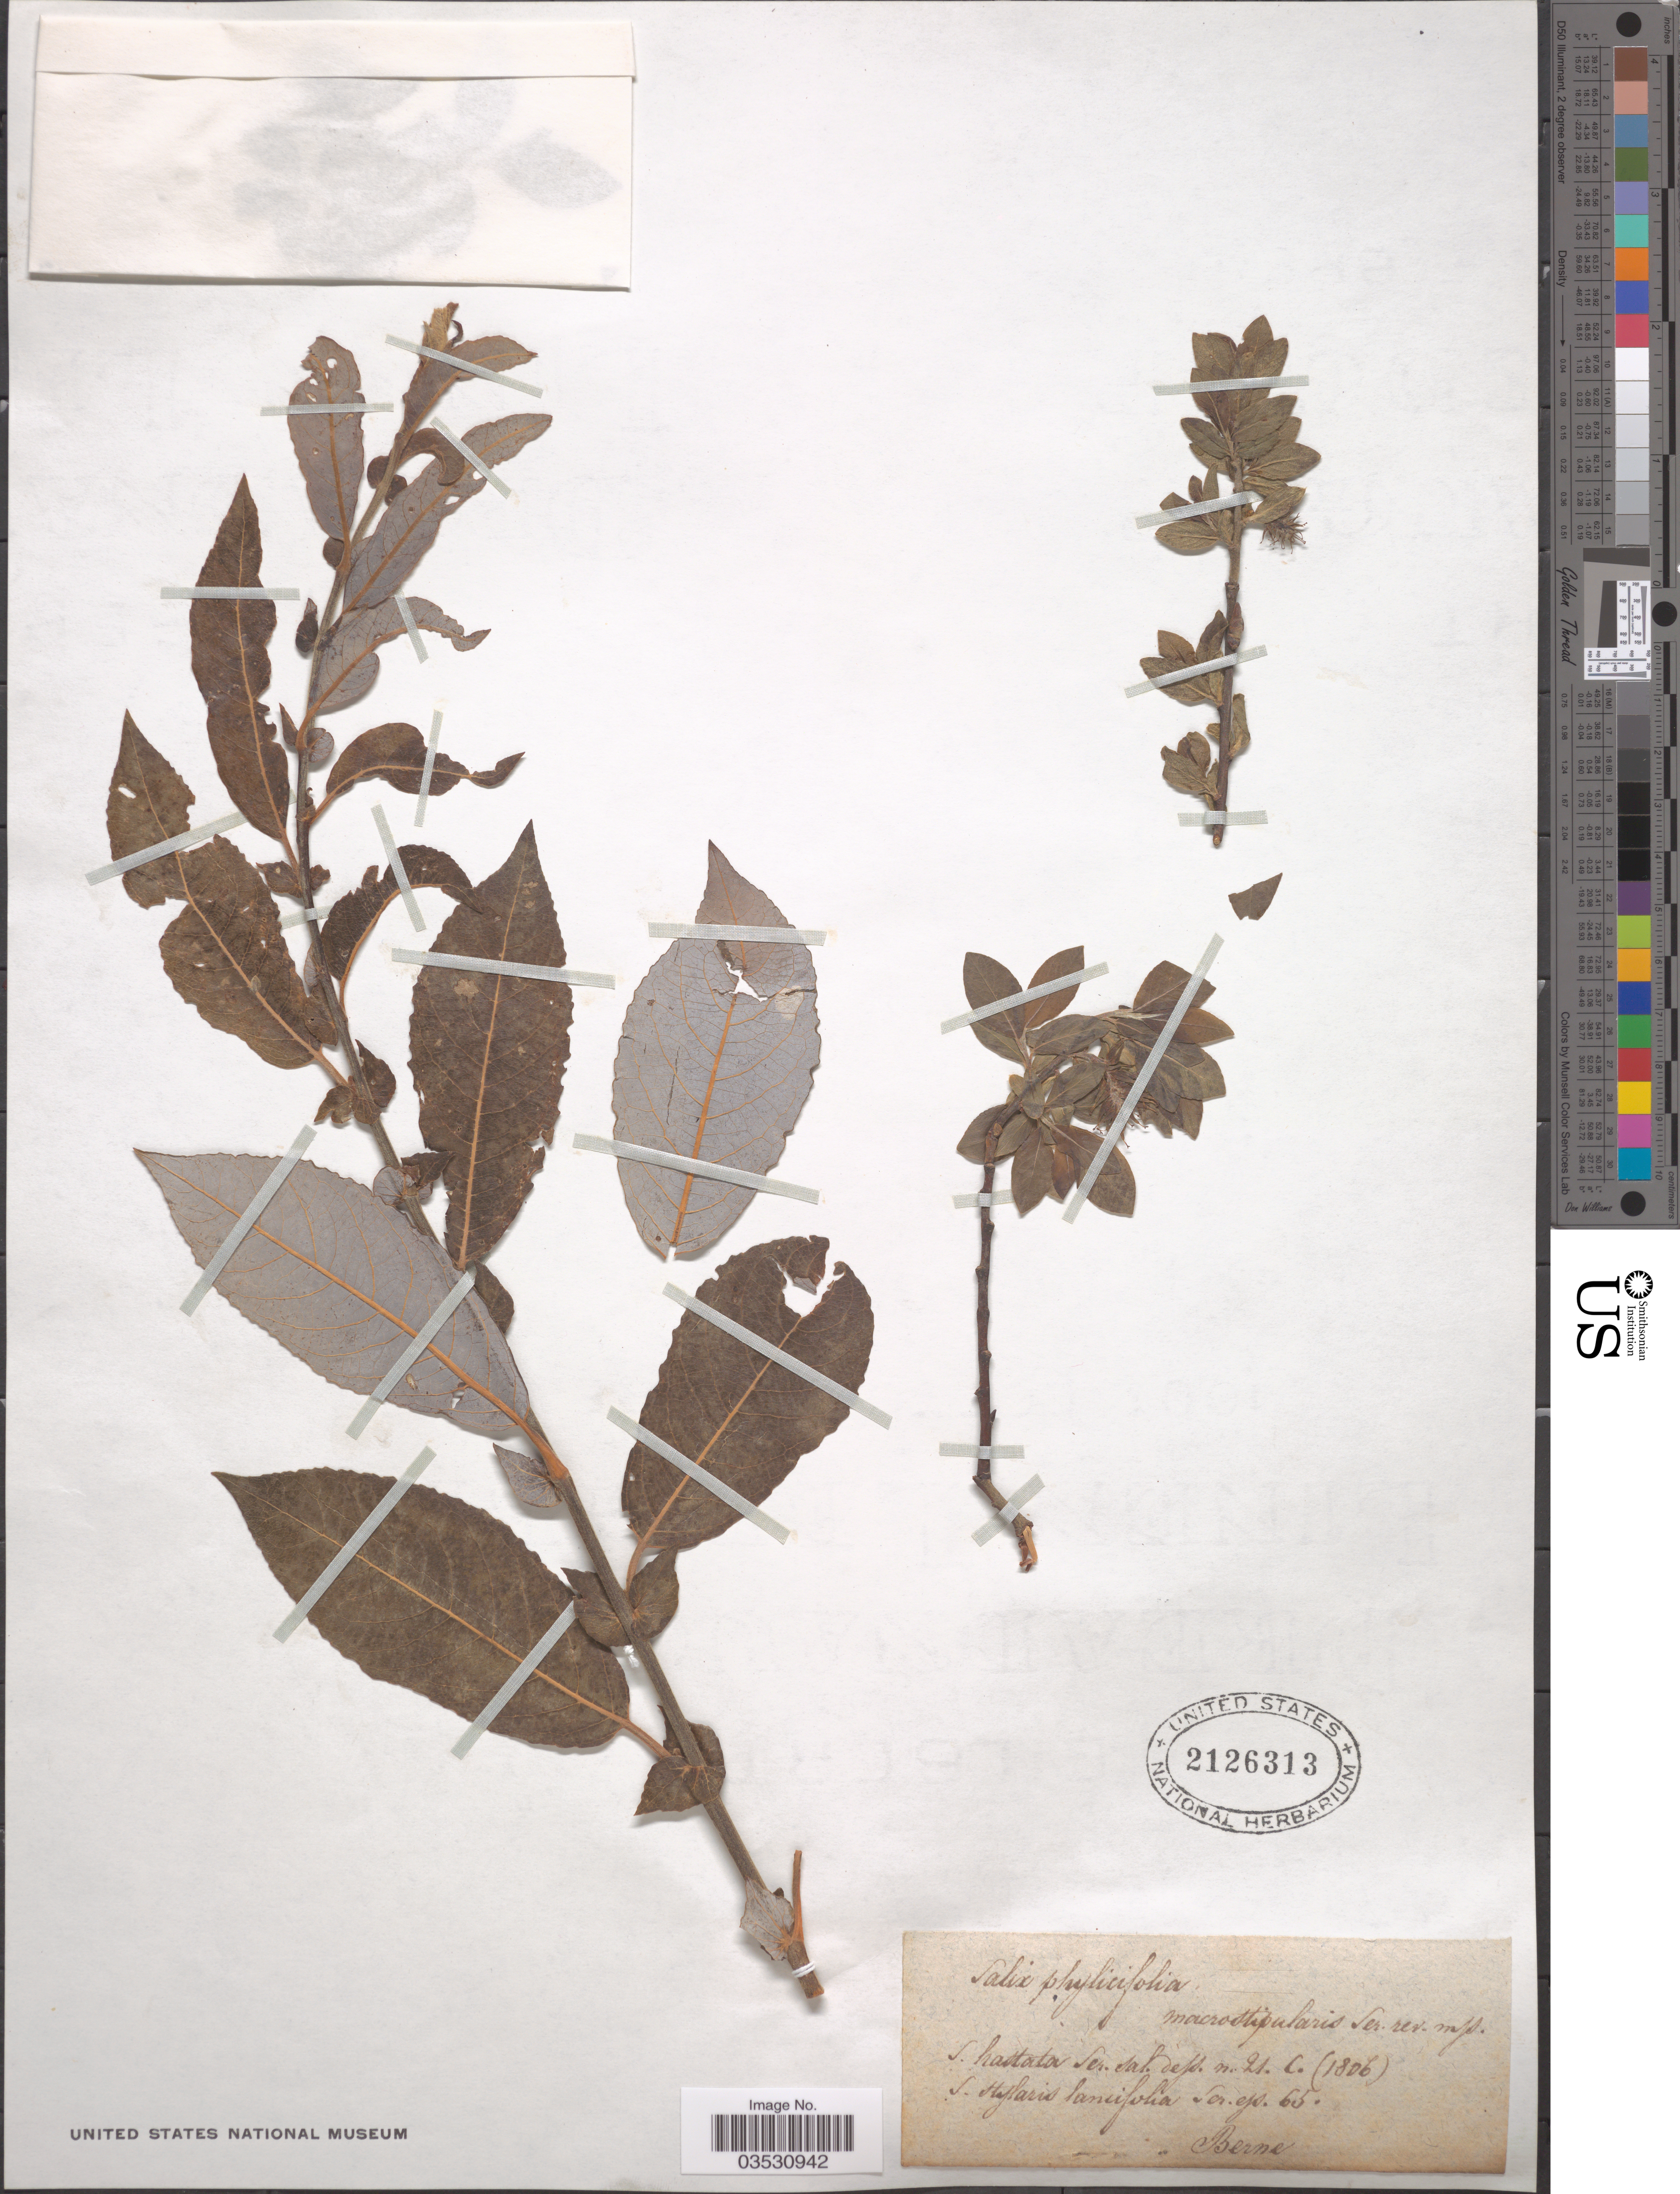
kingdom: Plantae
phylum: Tracheophyta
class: Magnoliopsida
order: Malpighiales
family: Salicaceae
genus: Salix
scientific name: Salix phylicifolia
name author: L.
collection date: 1806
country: Switzerland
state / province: Bern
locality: Berne.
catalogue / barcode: US 2126313